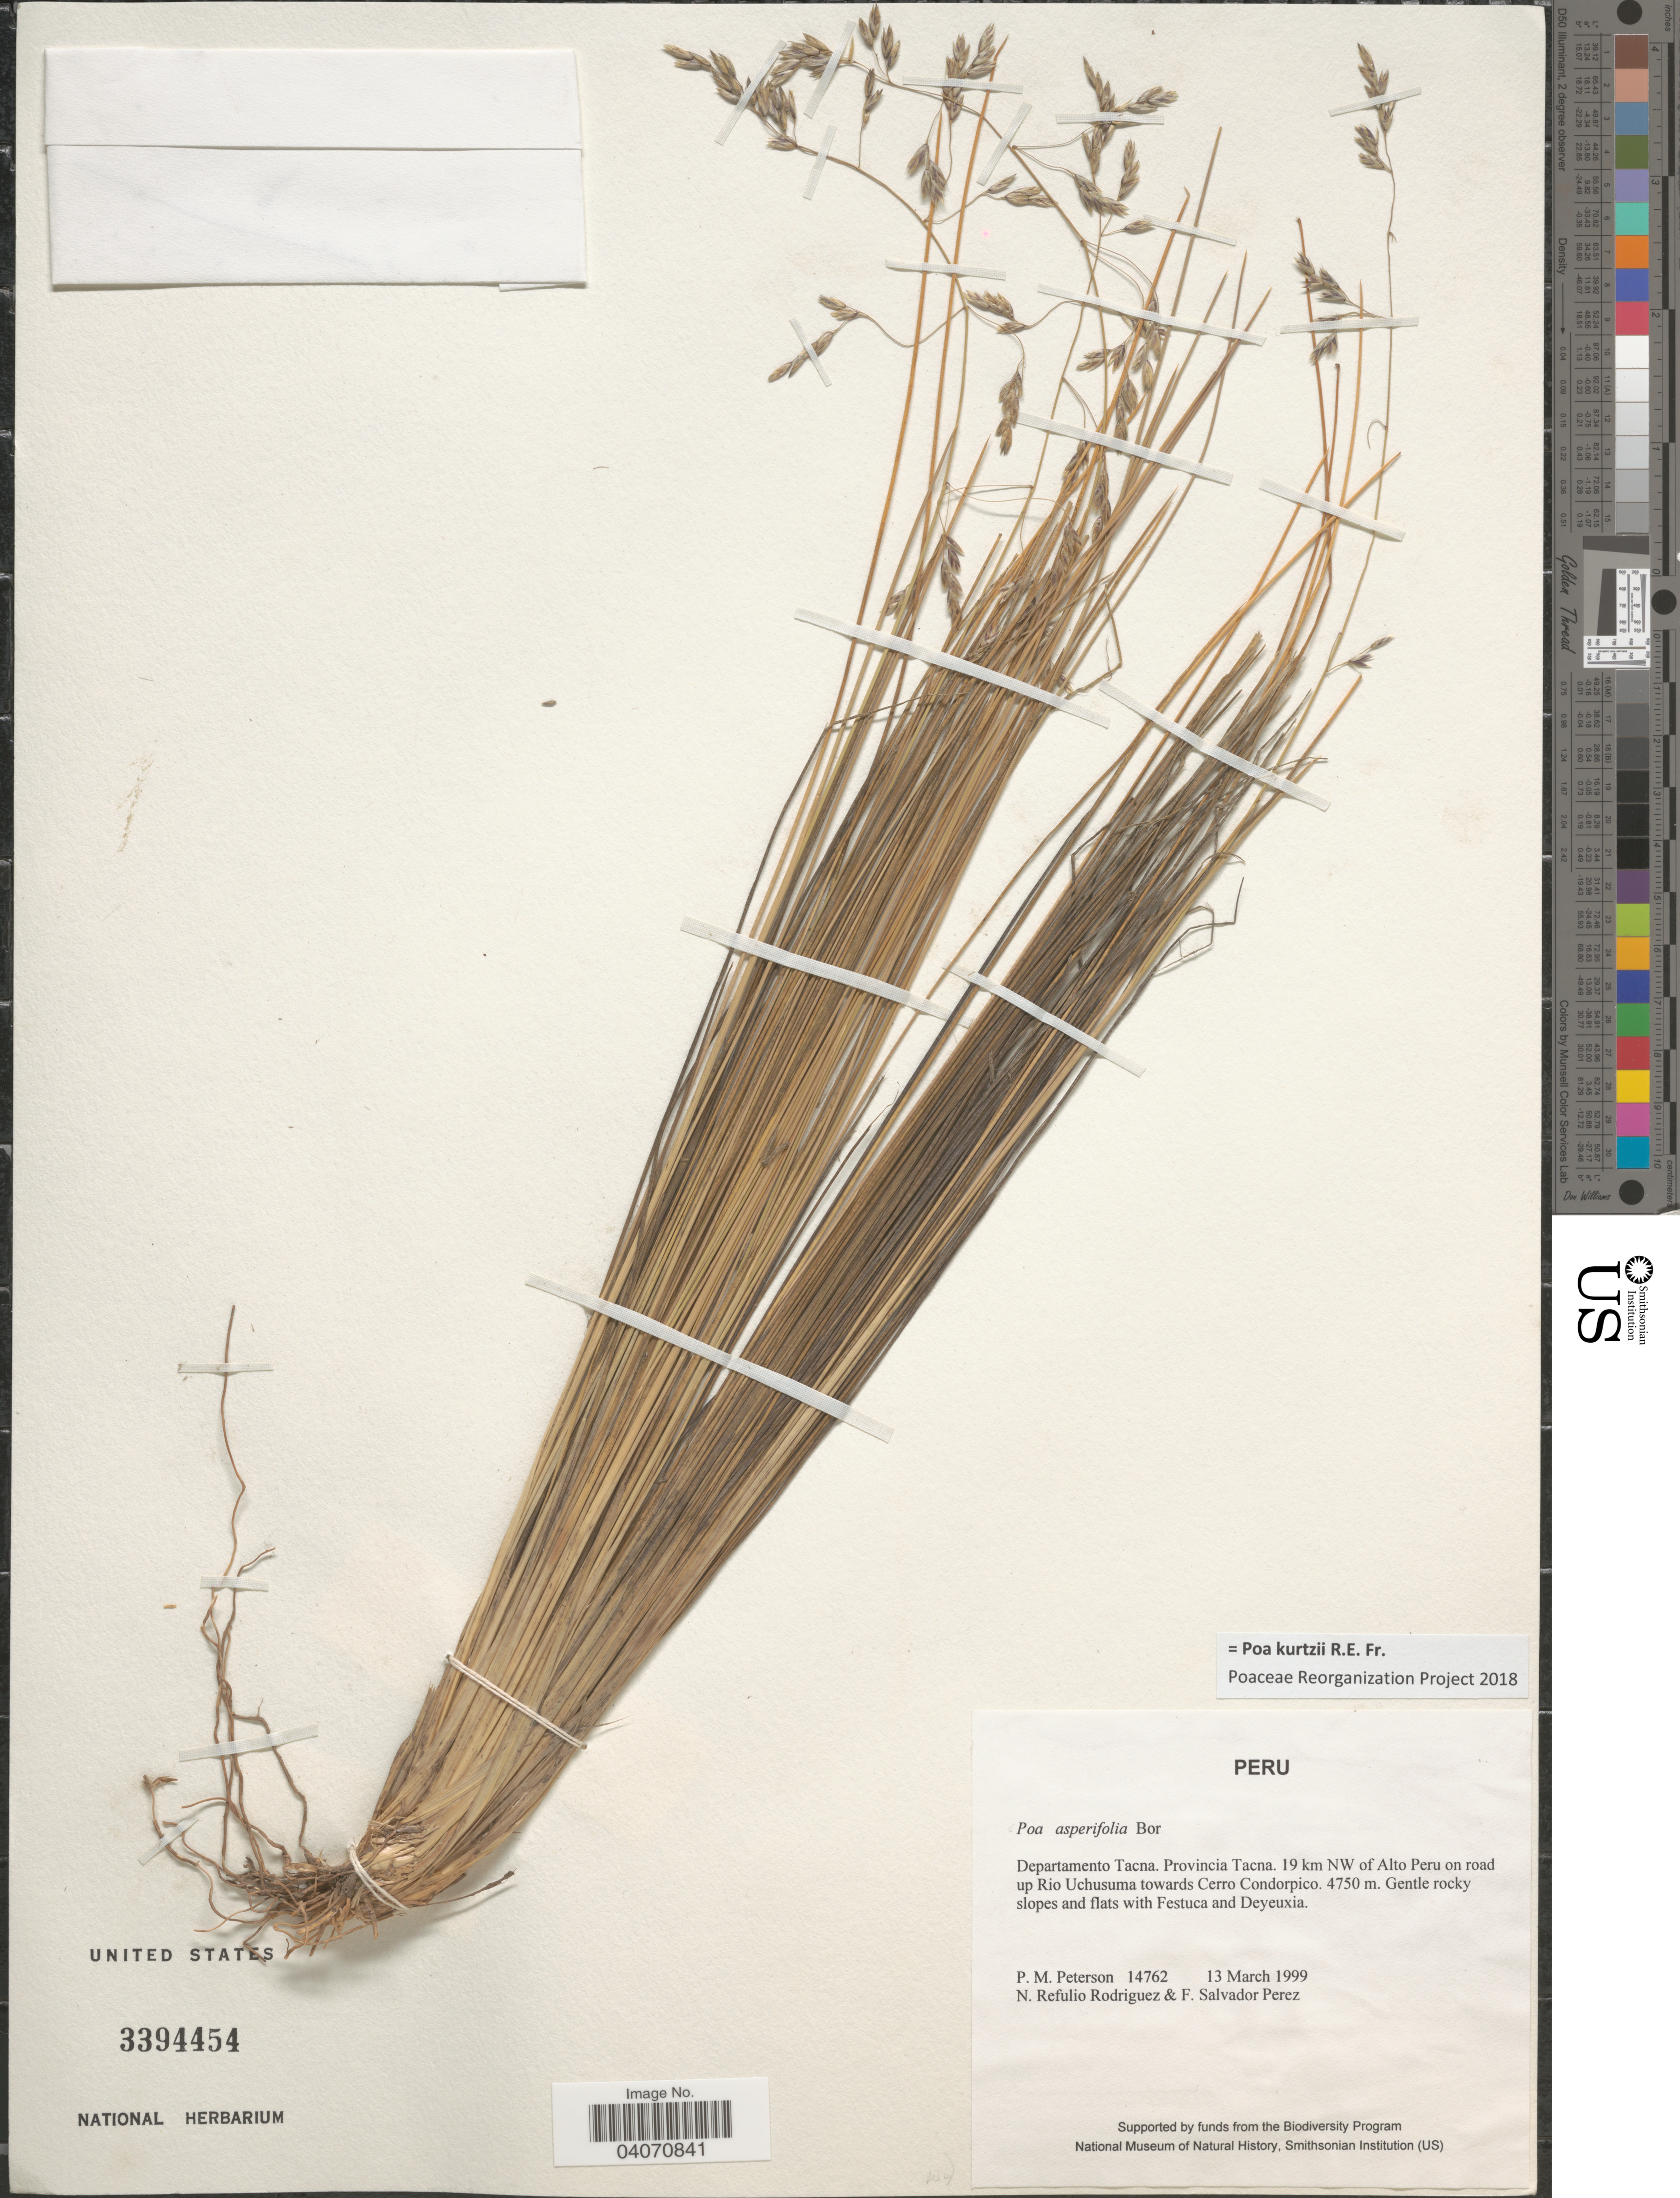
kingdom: Plantae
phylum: Tracheophyta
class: Liliopsida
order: Poales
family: Poaceae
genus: Poa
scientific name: Poa laetevirens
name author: R.E. Fr.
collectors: P. M. Peterson, N. Refulio-Rodríguez & F. Salvador Perez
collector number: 14762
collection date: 1999-03-13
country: Peru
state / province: Tacna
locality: Departamento Tacna. Provincia Tacna. 19 km NW of Alto Peru on road up Rio Uchusuma towards Cerro Condorpico. Gentle rocky slopes and flats.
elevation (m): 4750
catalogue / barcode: US 3394454